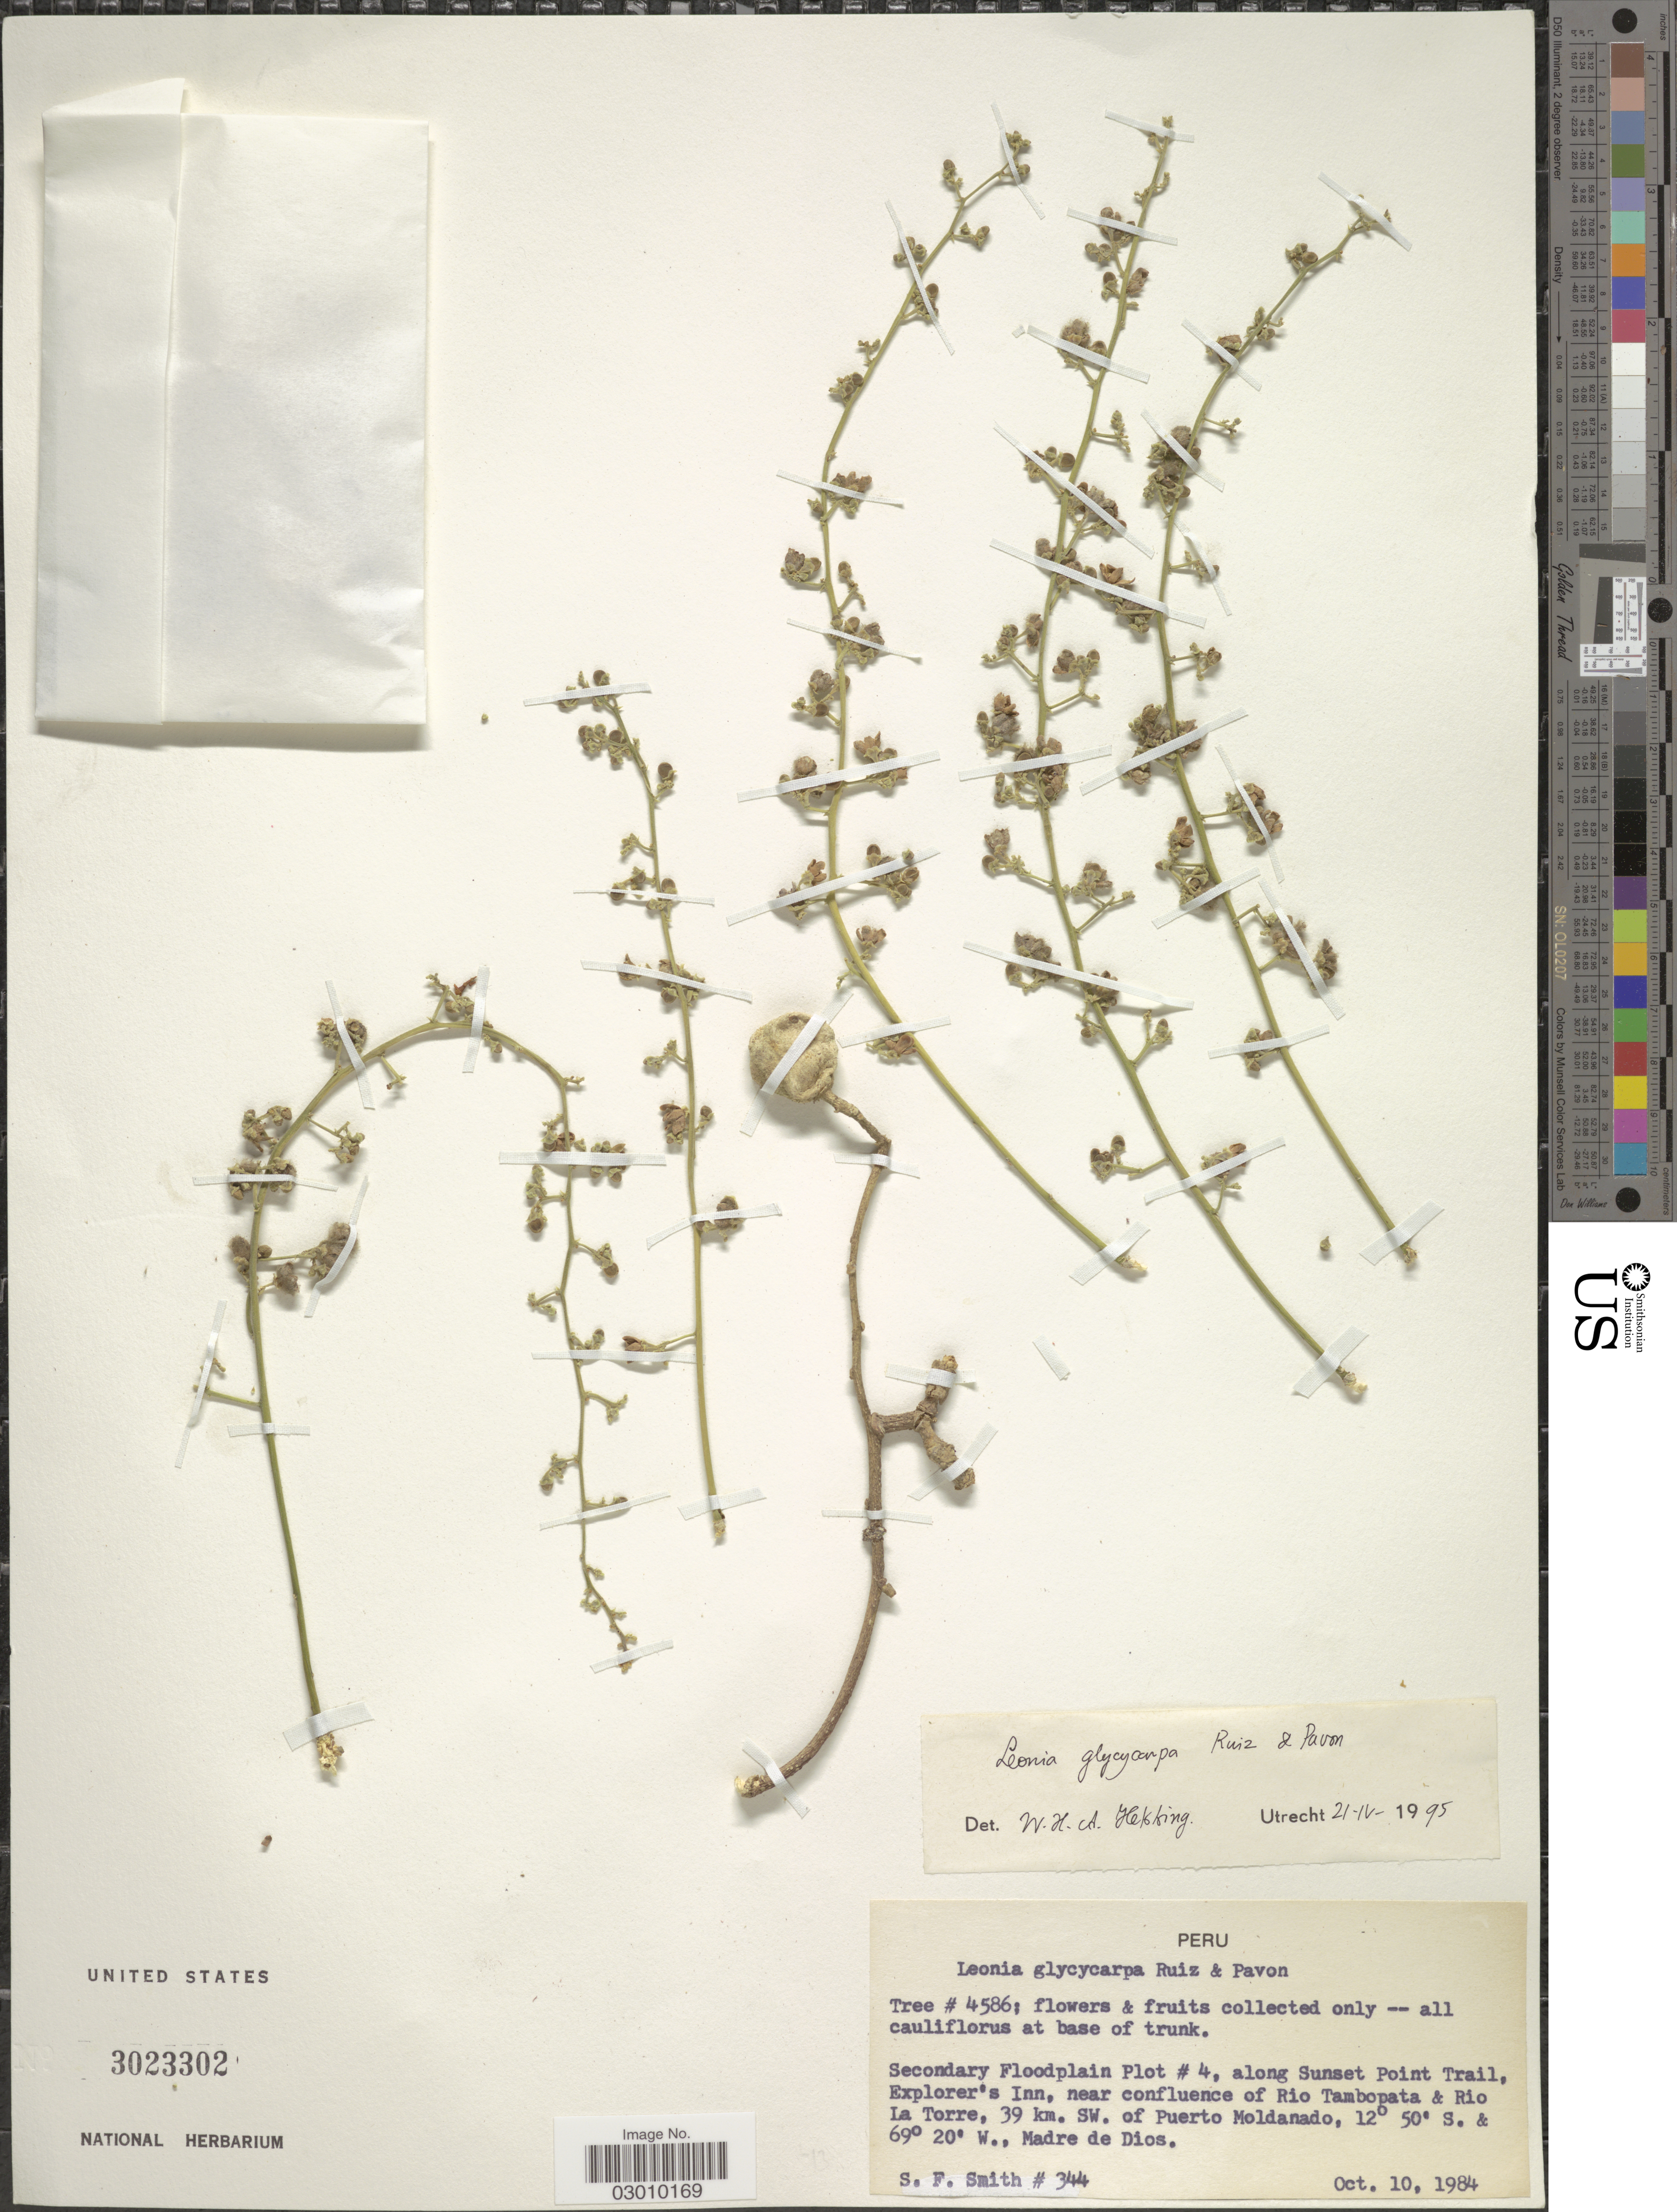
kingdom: Plantae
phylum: Tracheophyta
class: Magnoliopsida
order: Malpighiales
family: Violaceae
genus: Leonia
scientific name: Leonia glycycarpa var. racemosa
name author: (Mart.) L.B. Sm. & A. Fernández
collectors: S.F. Smith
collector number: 344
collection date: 1984-10-10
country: Peru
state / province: Madre de Dios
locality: Secondary Floodplain Plot # 4, along Sunset Point Trail, Explorer's Inn, near confluence of Rio Tambopata & Rio La Torre, 39 km. SW. of Puerto Moldanado.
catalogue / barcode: US 3023302